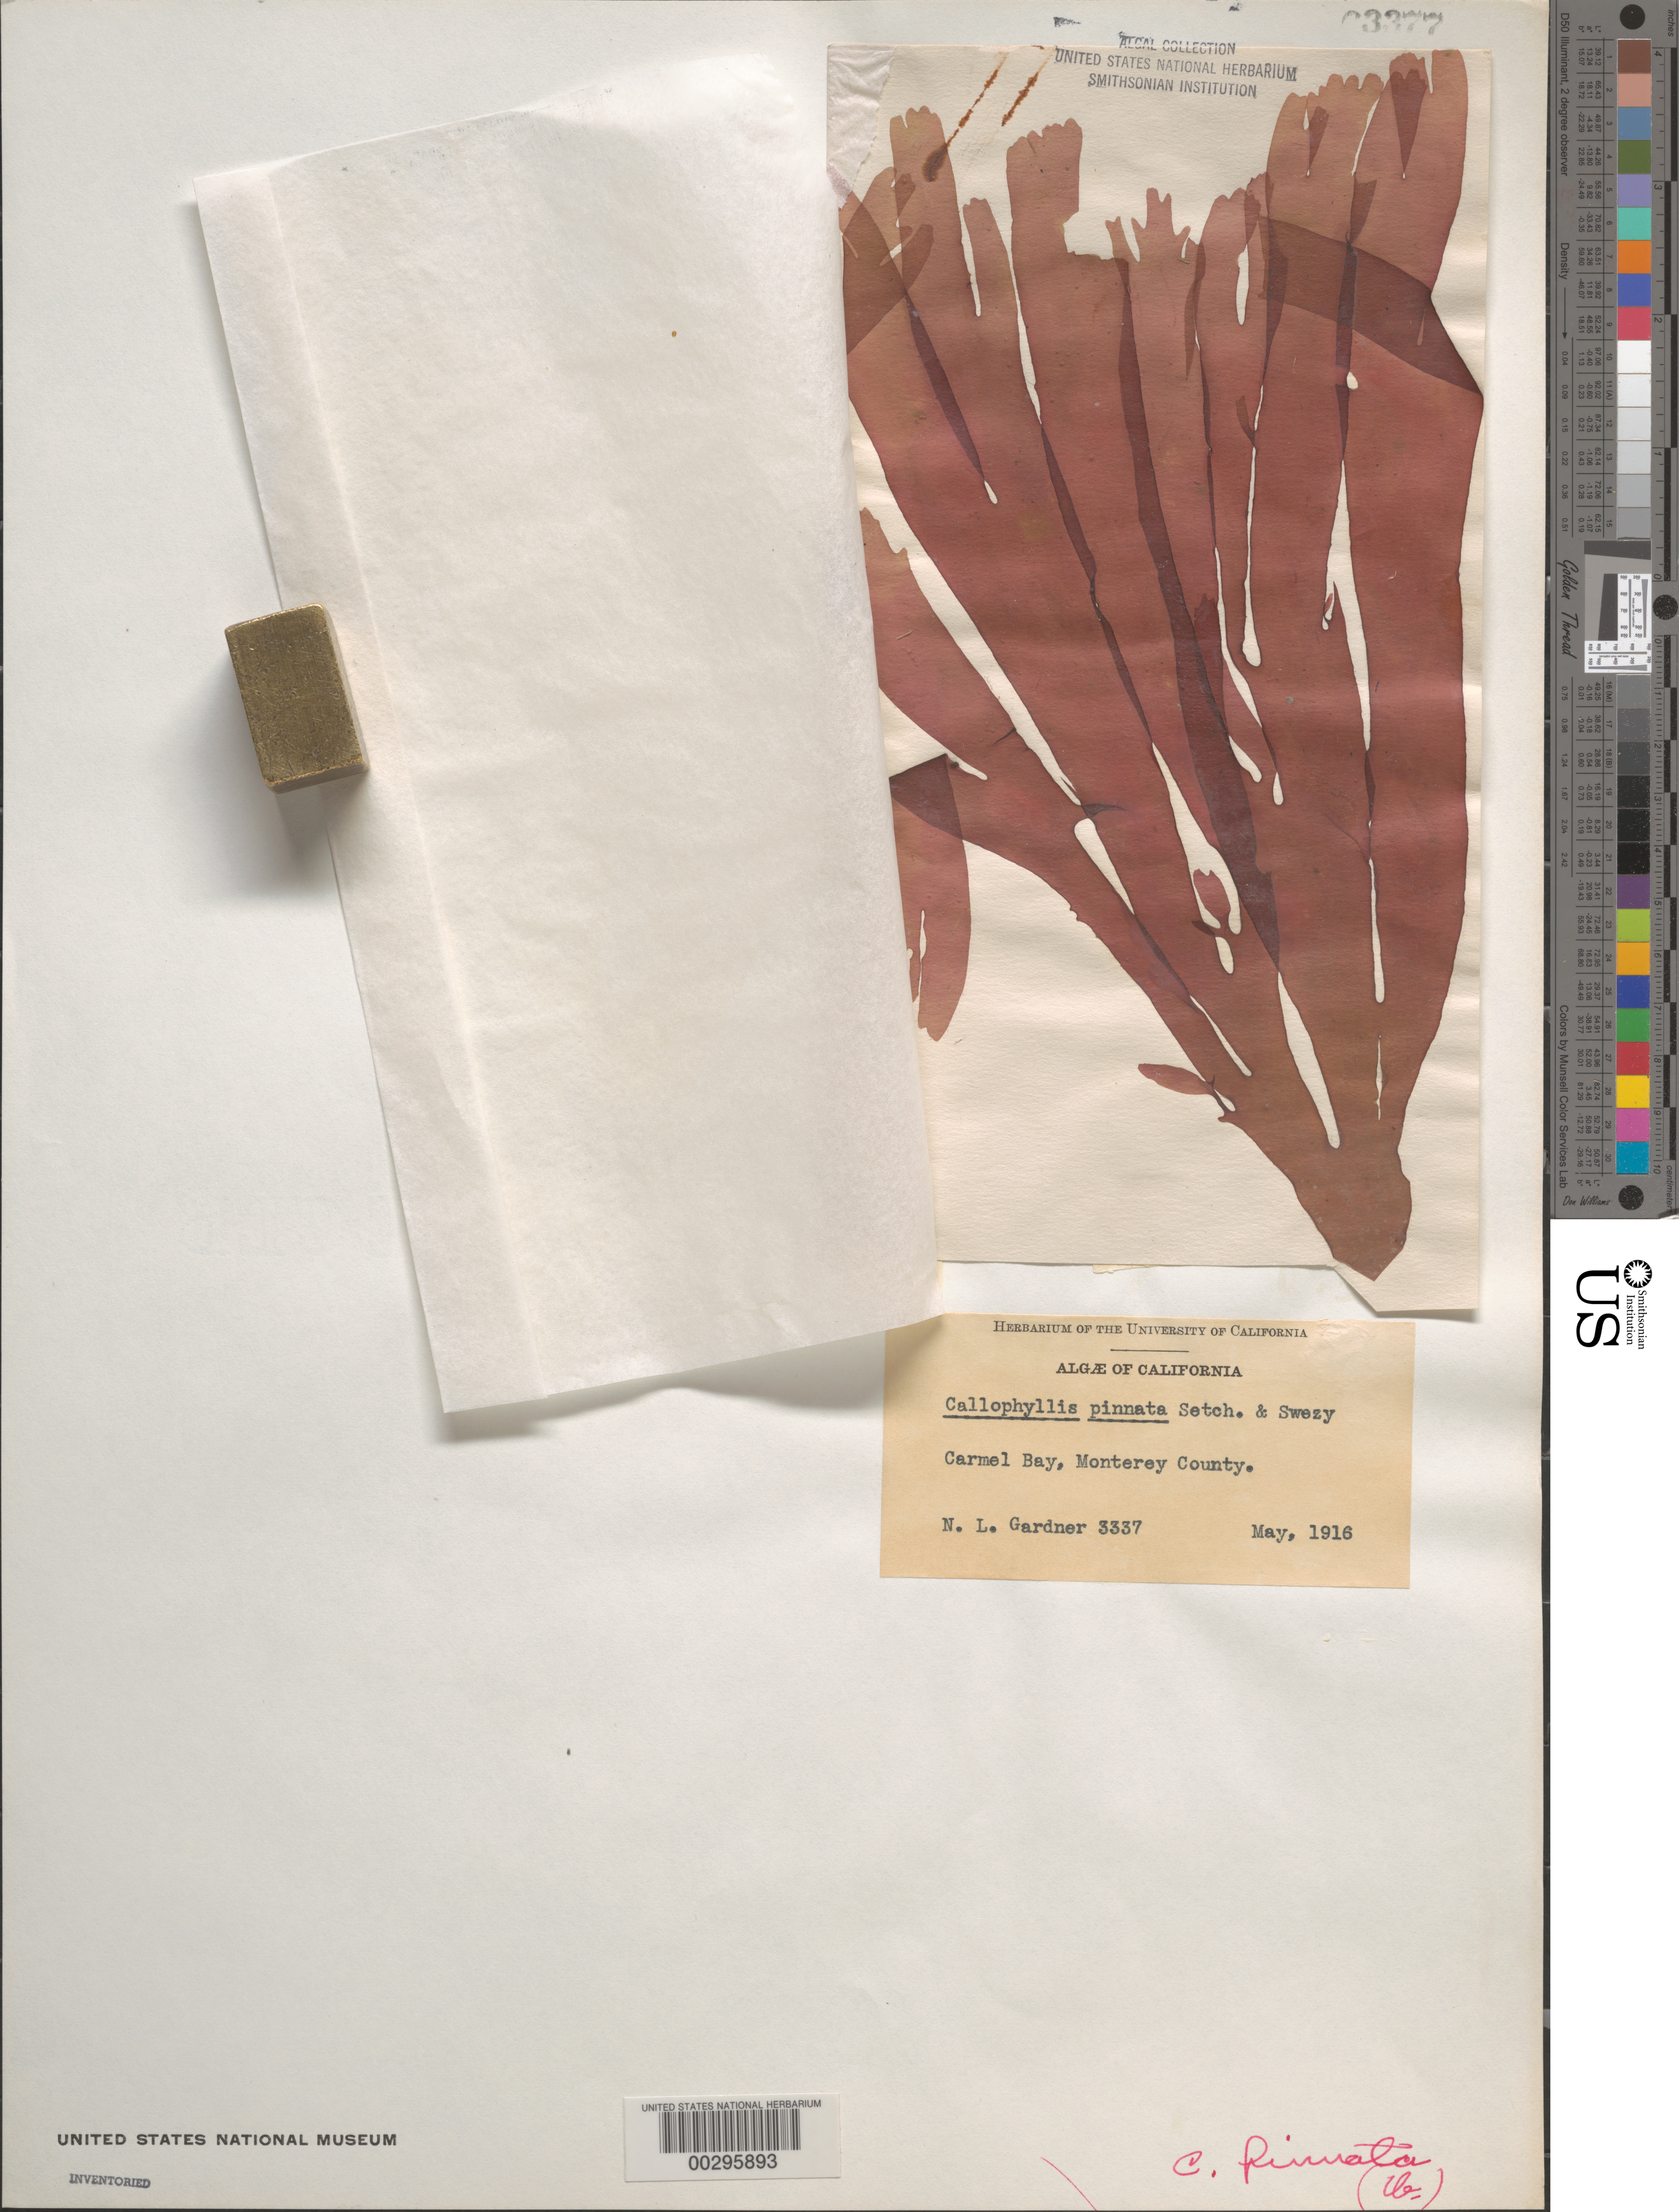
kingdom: Plantae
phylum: Rhodophyta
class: Florideophyceae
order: Gigartinales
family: Kallymeniaceae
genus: Callophyllis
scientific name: Callophyllis pinnata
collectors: N. Gardner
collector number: NLG 3337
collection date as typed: May 1916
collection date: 1916-05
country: United States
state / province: California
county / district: Monterey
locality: Carmel Bay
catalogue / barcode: US 3377